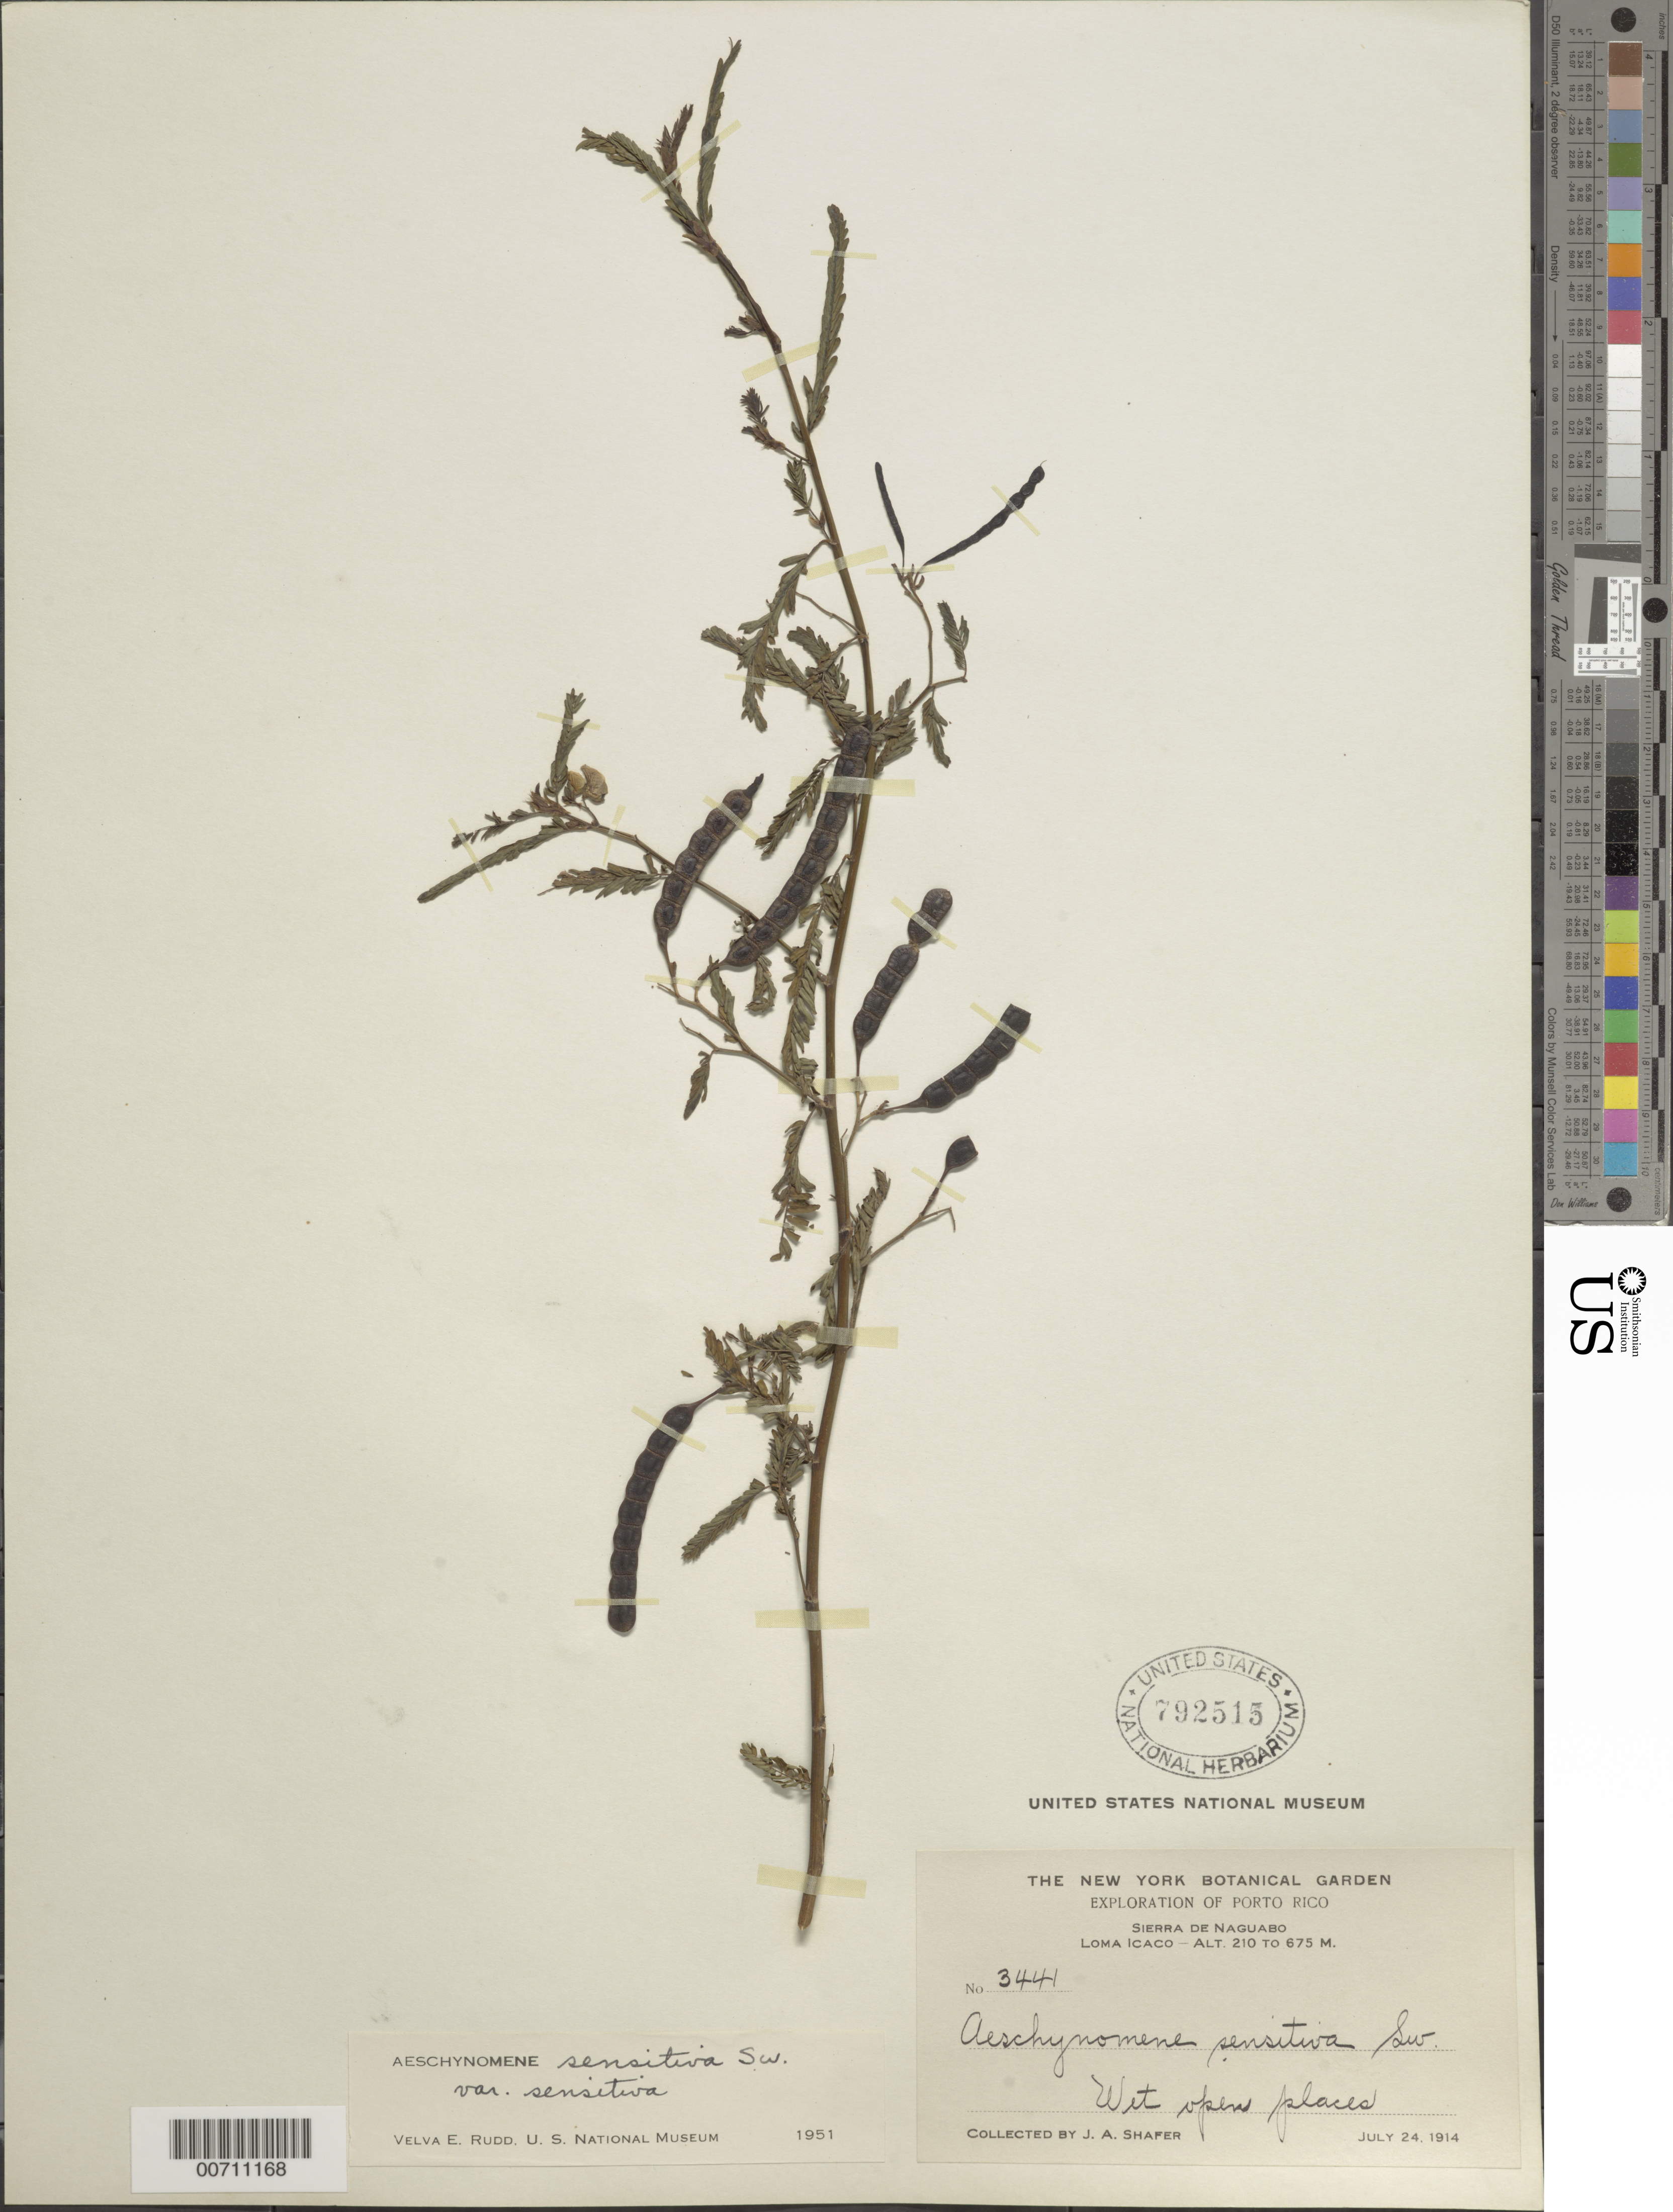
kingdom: Plantae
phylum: Tracheophyta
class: Magnoliopsida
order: Fabales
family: Fabaceae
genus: Aeschynomene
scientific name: Aeschynomene sensitiva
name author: Sw.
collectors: J. A. Shafer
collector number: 3441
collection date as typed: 24 Jul 1914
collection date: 1914-07-24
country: Puerto Rico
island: Greater Antilles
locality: Sierra de Naguabo, Loma Icaco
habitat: Wet open places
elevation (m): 210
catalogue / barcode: US 792515